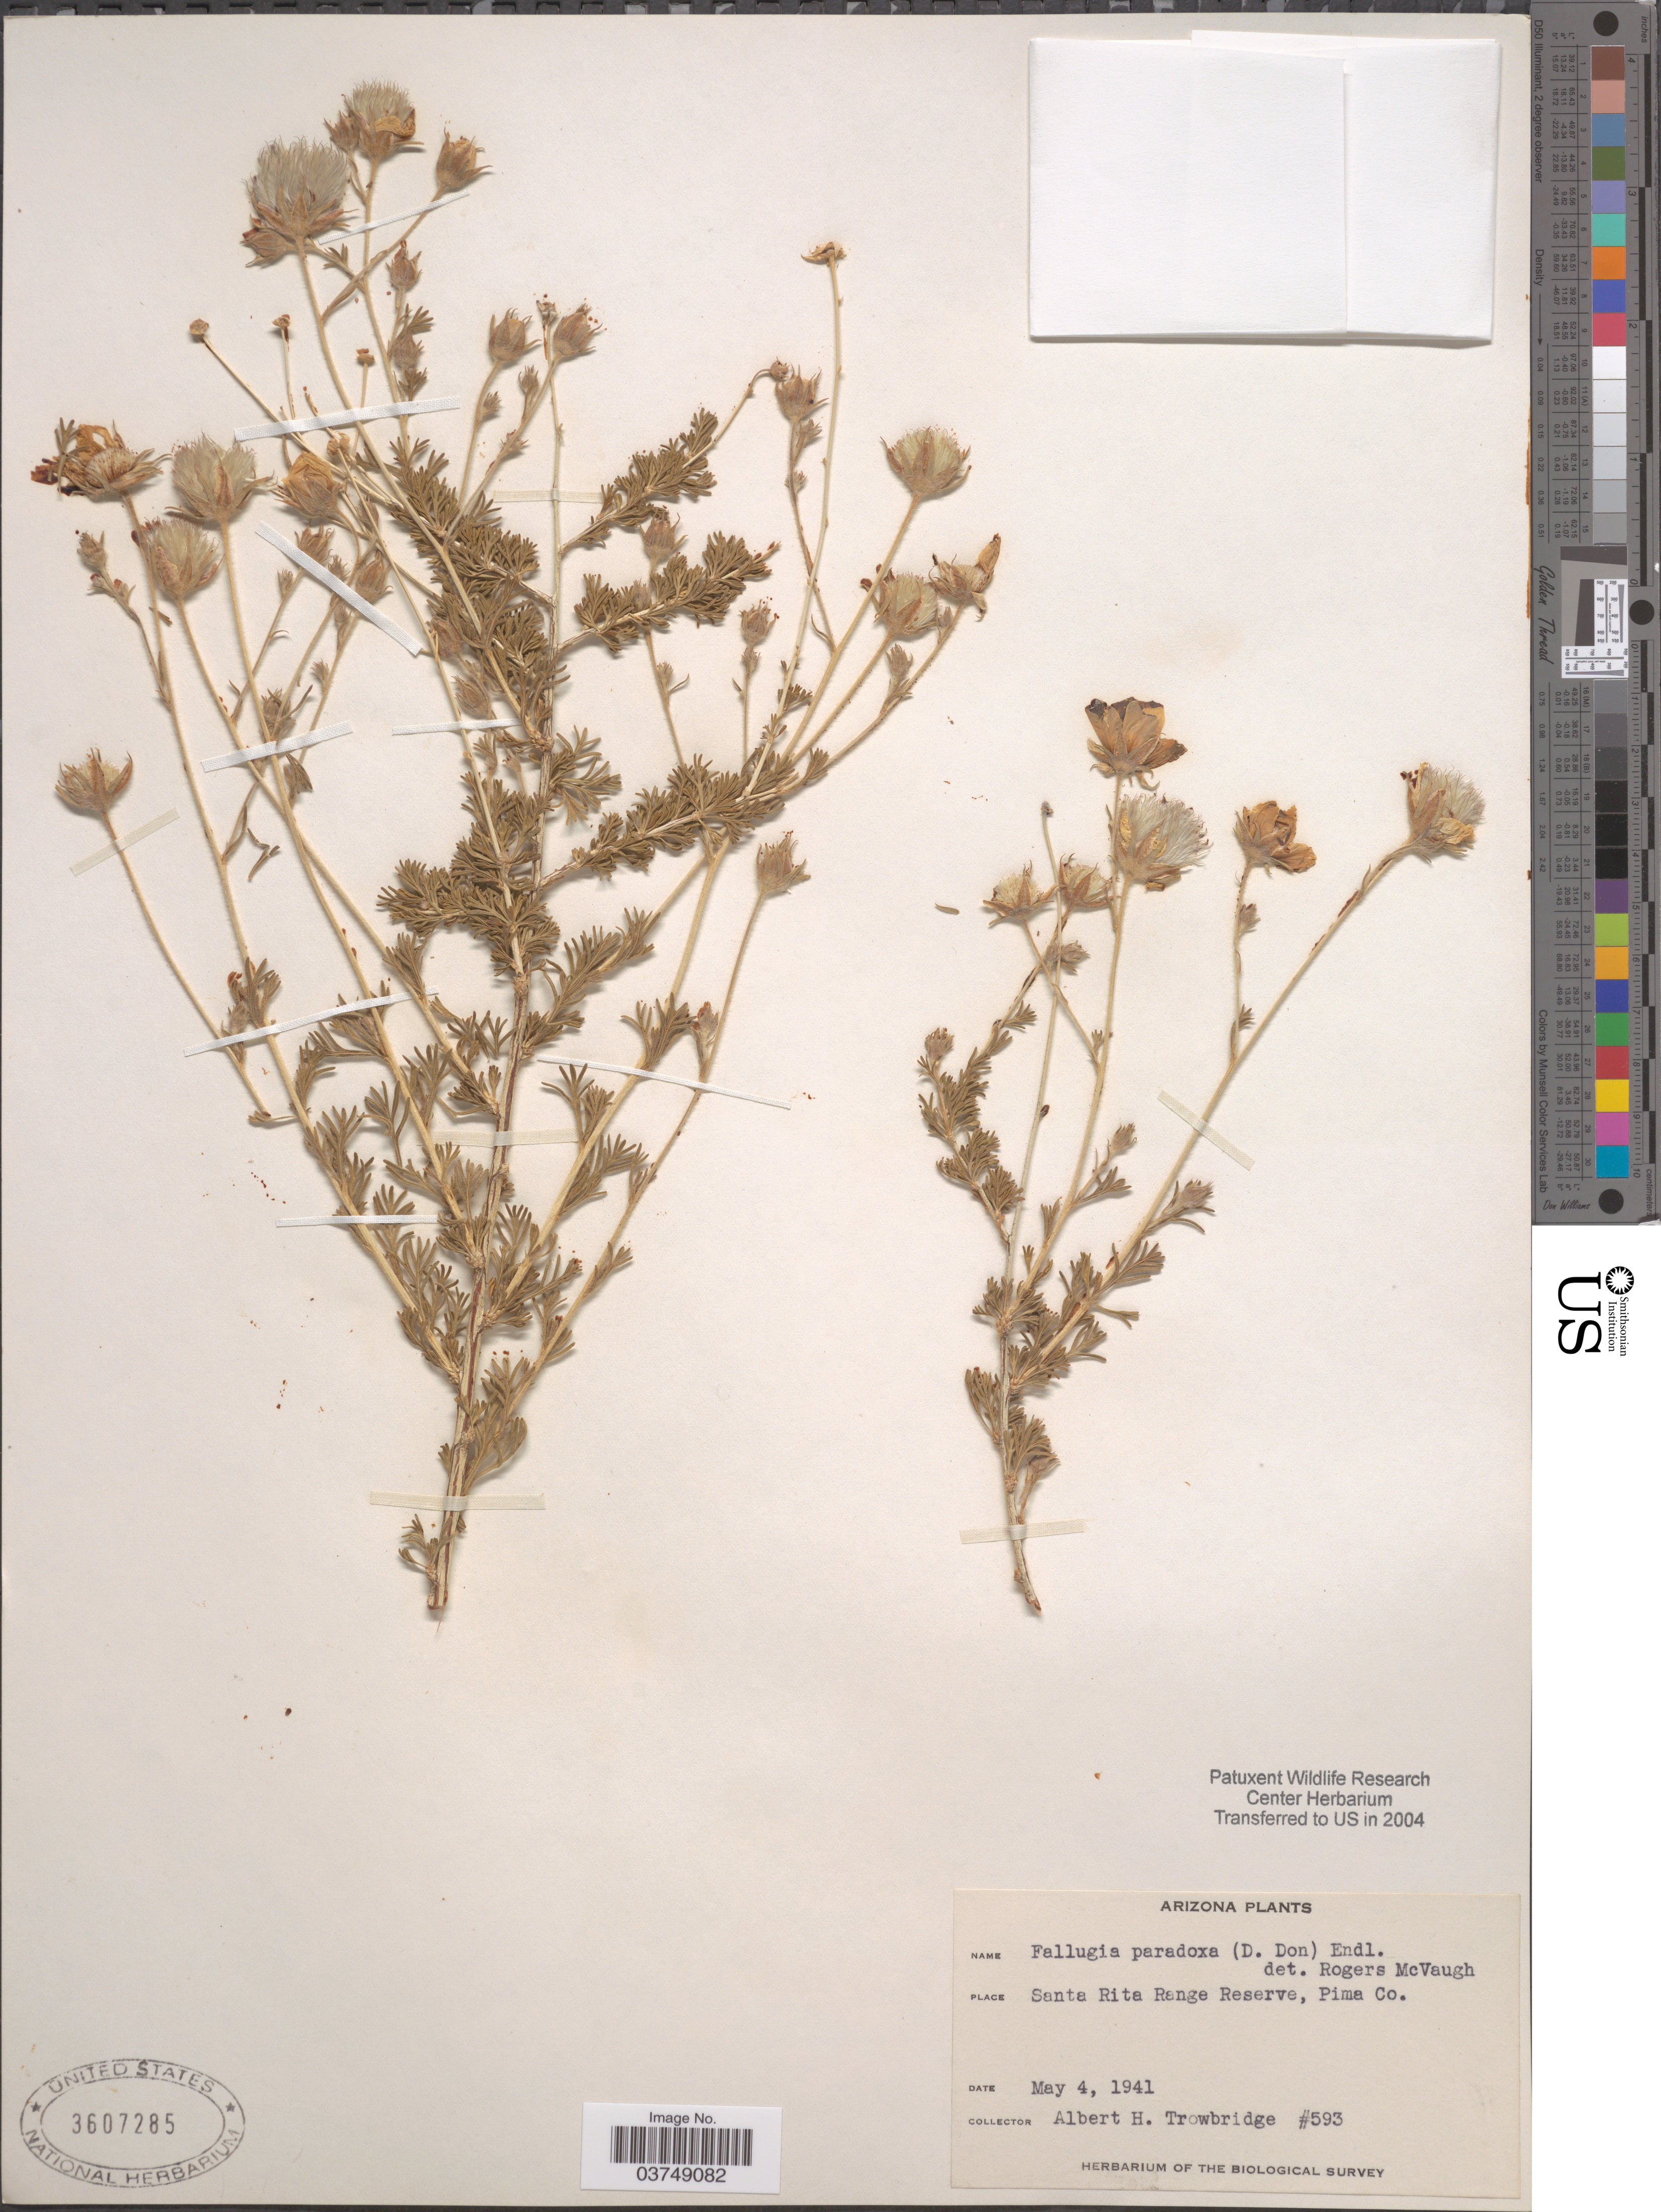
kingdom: Plantae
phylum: Tracheophyta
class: Magnoliopsida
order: Rosales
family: Rosaceae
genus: Fallugia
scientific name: Fallugia paradoxa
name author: (D. Don ex Tilloch & T. Taylor) Endl. ex Torr.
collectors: A. H. Trowbridge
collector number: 593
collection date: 1941-05-04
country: United States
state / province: Arizona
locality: Santa Rita Range Reserve, Pima Co.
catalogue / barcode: US 3607285